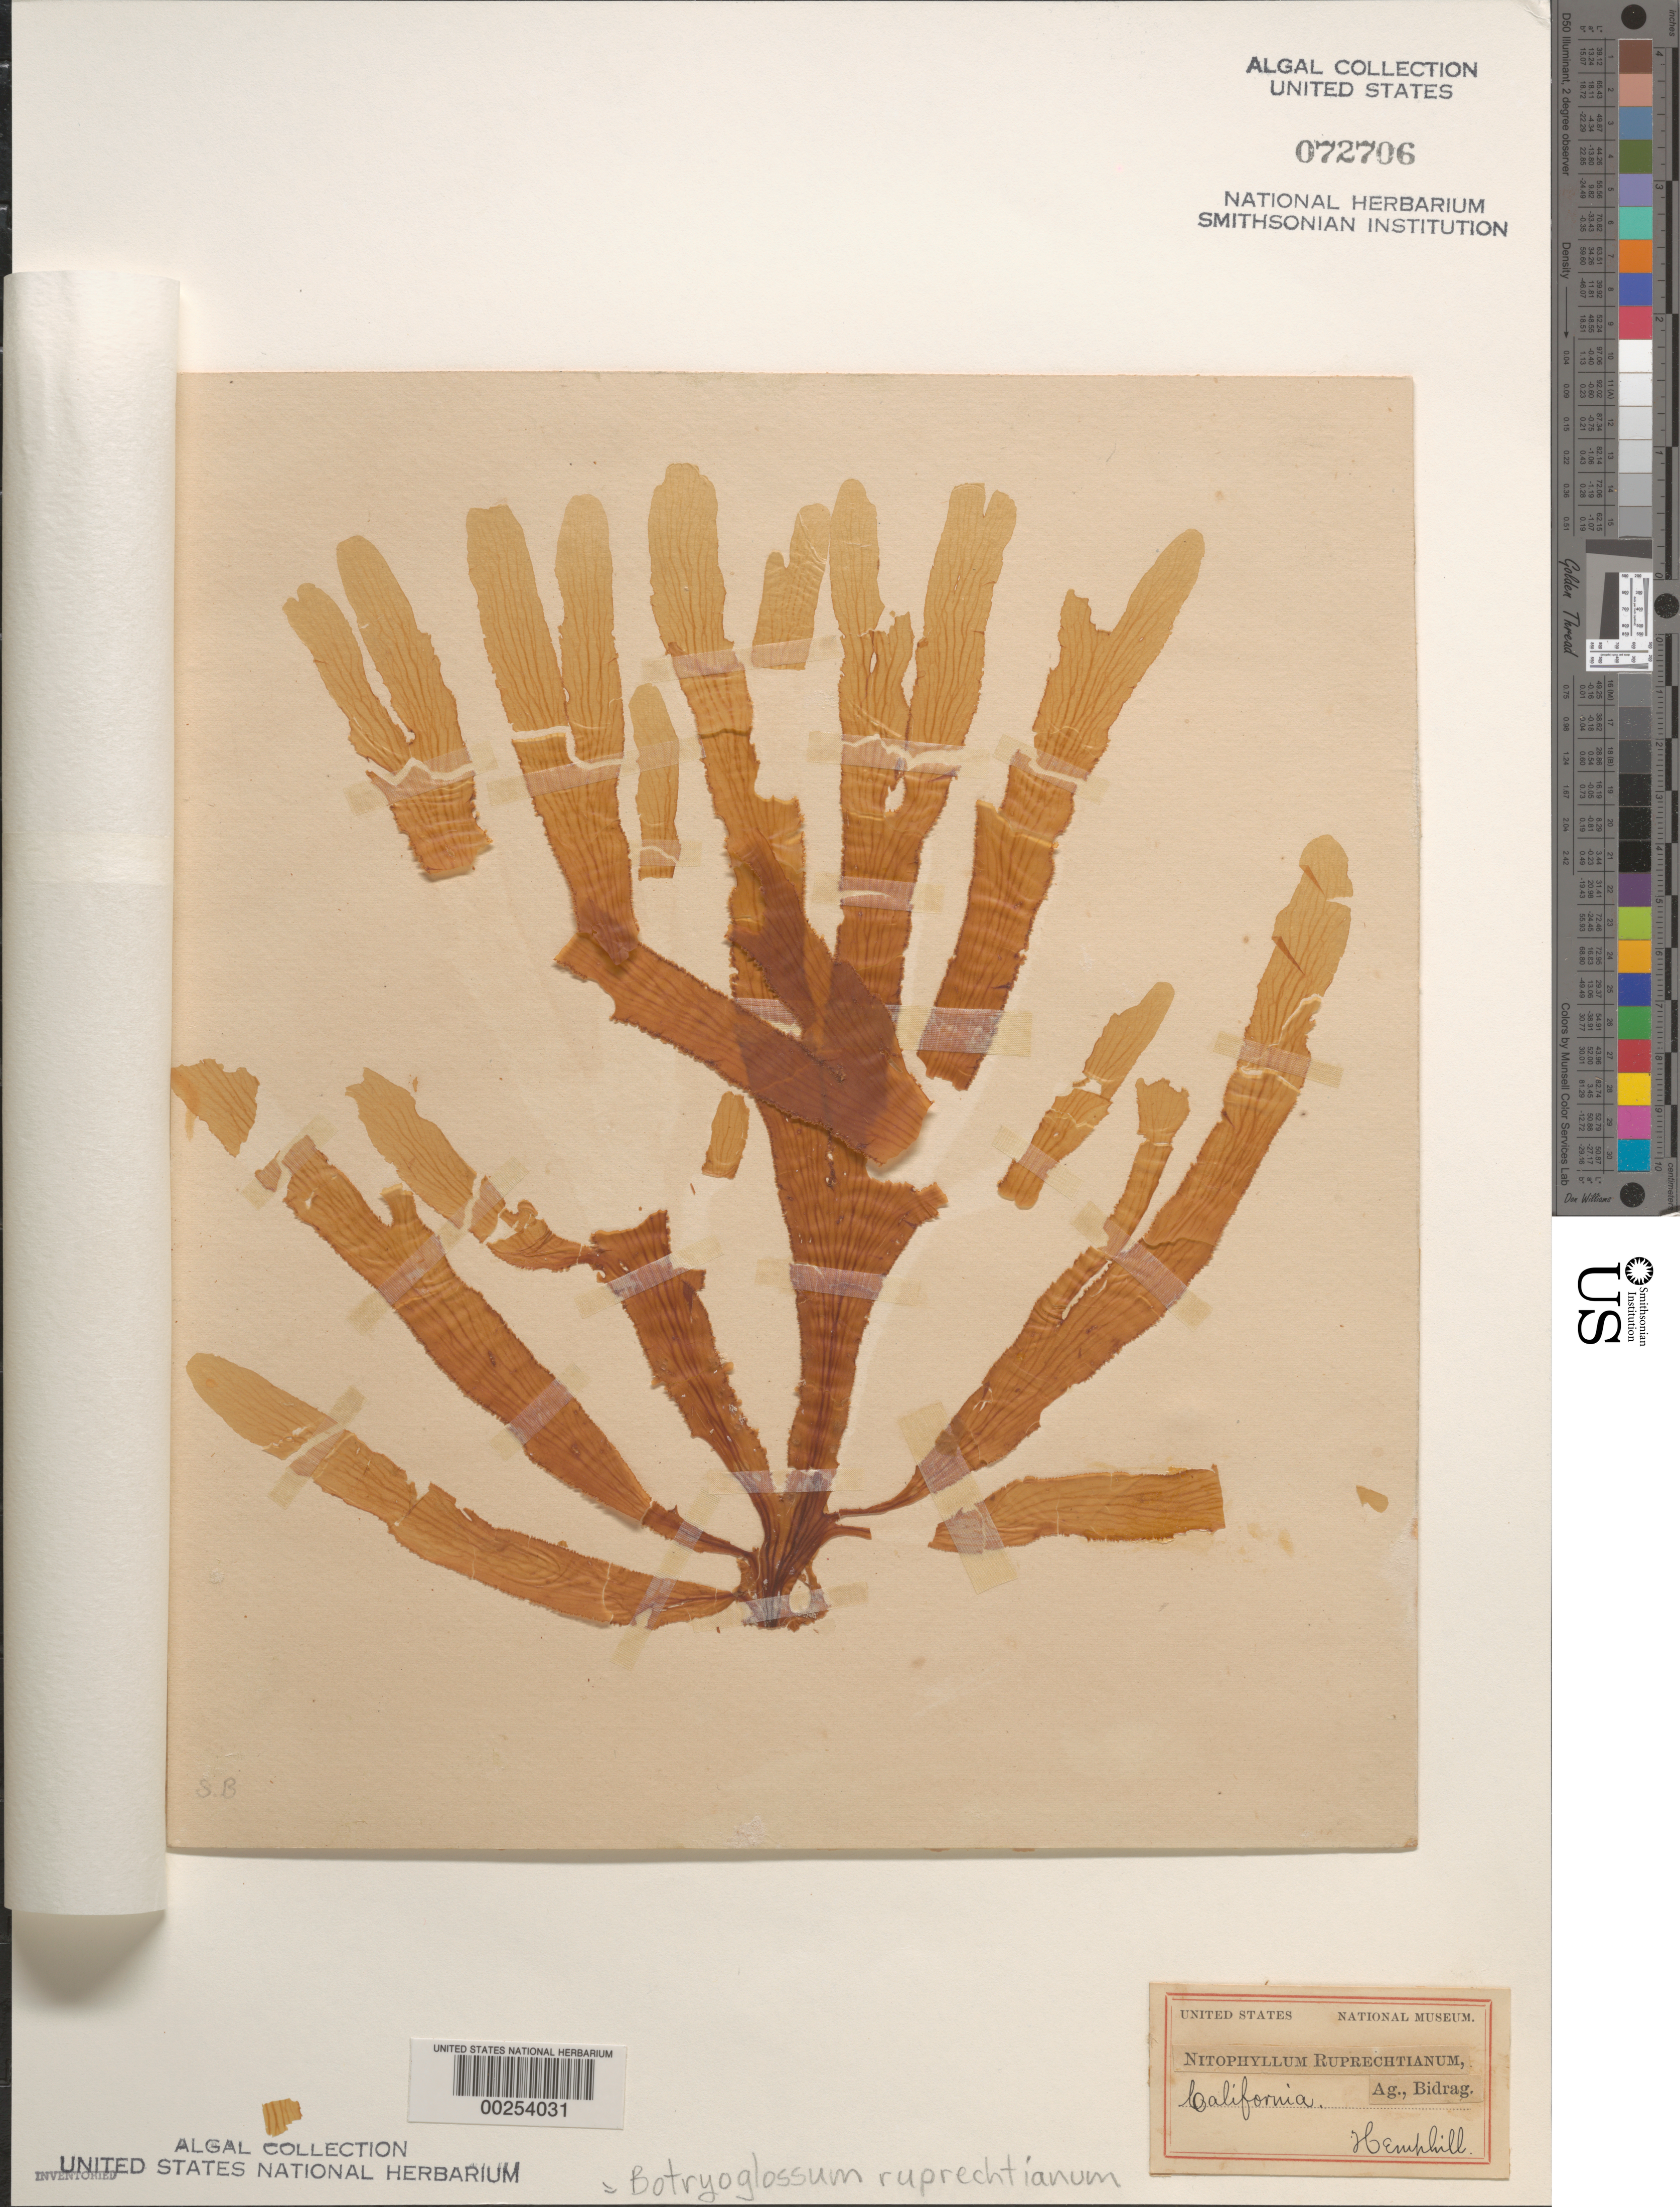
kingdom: Plantae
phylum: Rhodophyta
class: Florideophyceae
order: Ceramiales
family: Delesseriaceae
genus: Cryptopleura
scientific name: Cryptopleura ruprechtiana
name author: (J. Agardh) Kylin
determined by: Algae name updating Project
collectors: A. H. Hemphill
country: United States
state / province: California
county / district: San Diego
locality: False Bay, San Diego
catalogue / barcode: US 72706